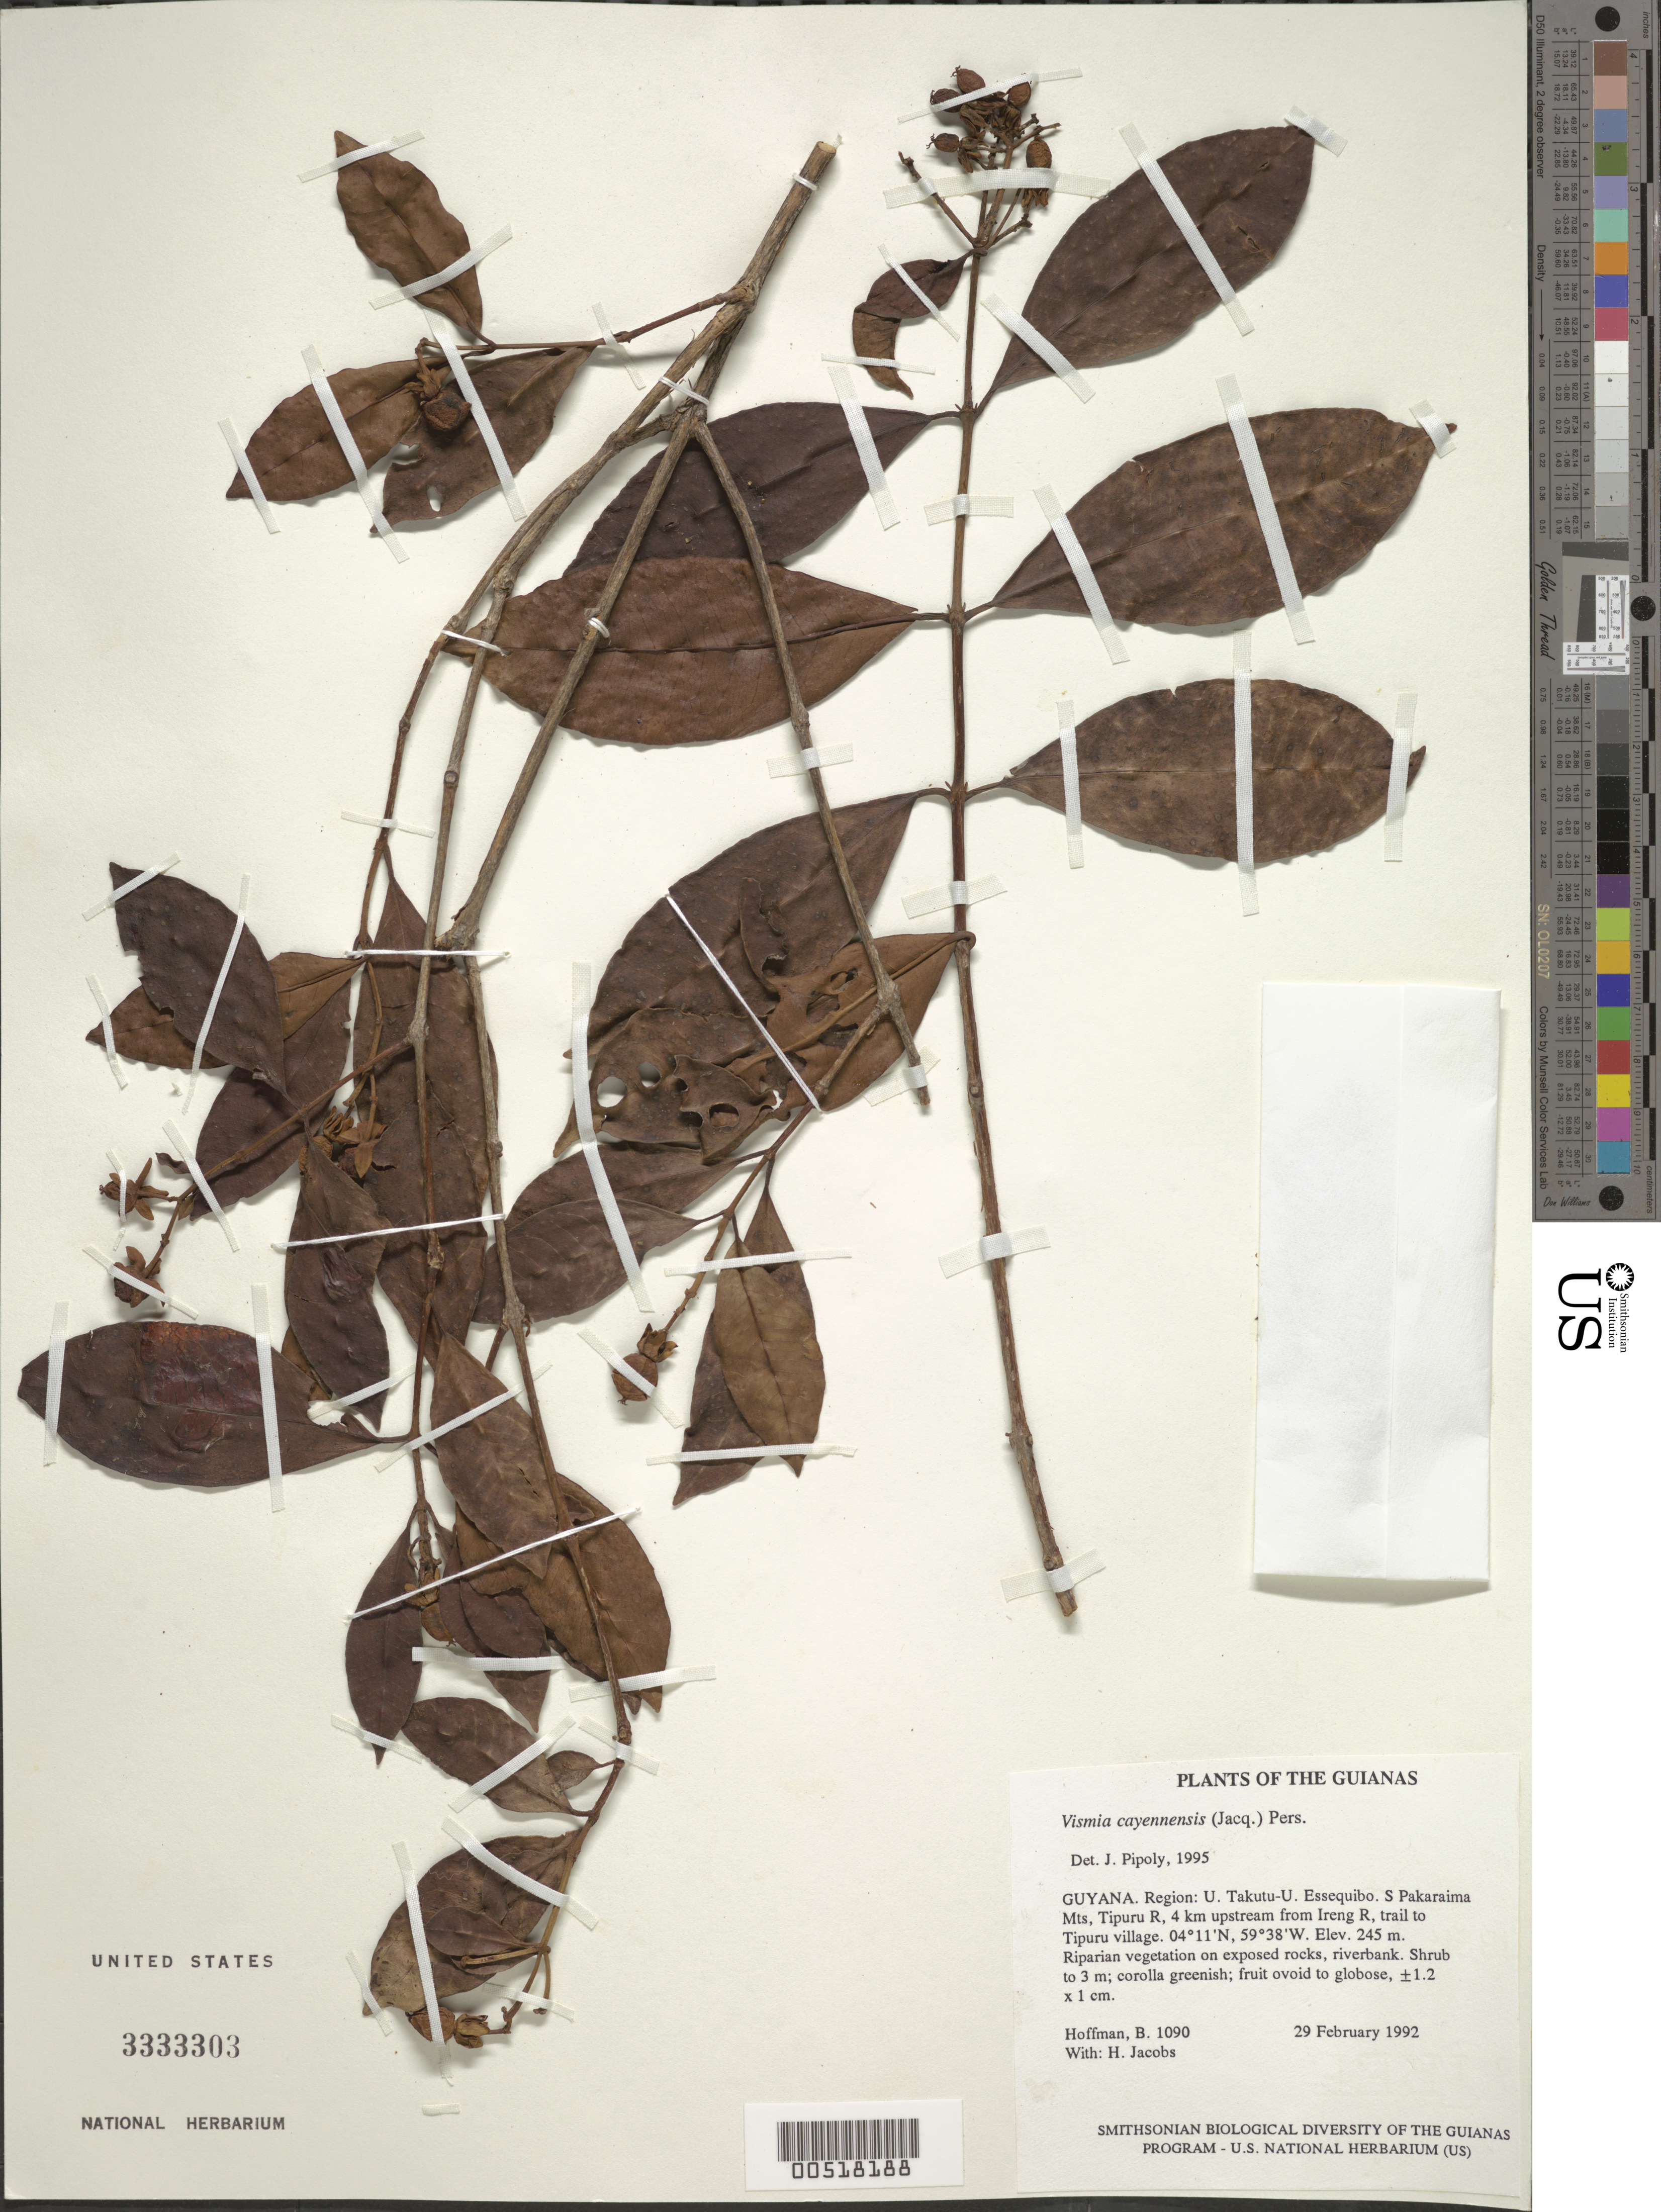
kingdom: Plantae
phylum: Tracheophyta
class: Magnoliopsida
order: Malpighiales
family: Hypericaceae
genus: Vismia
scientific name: Vismia cayennensis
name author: (Jacq.) Pers.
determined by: Pipoly, J. J., III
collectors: B. Hoffman & H. Jacobs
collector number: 1090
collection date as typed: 29 February 1992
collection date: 1992-02-29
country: Guyana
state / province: U. Takutu-U. Essequibo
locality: S Pakaraima Mts, Tipuru River, 4 km upstream from Ireng R., trail to Tipuru Village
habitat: Riparian vegetation on exposed rocks, riverbank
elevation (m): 245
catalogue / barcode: US 3333303